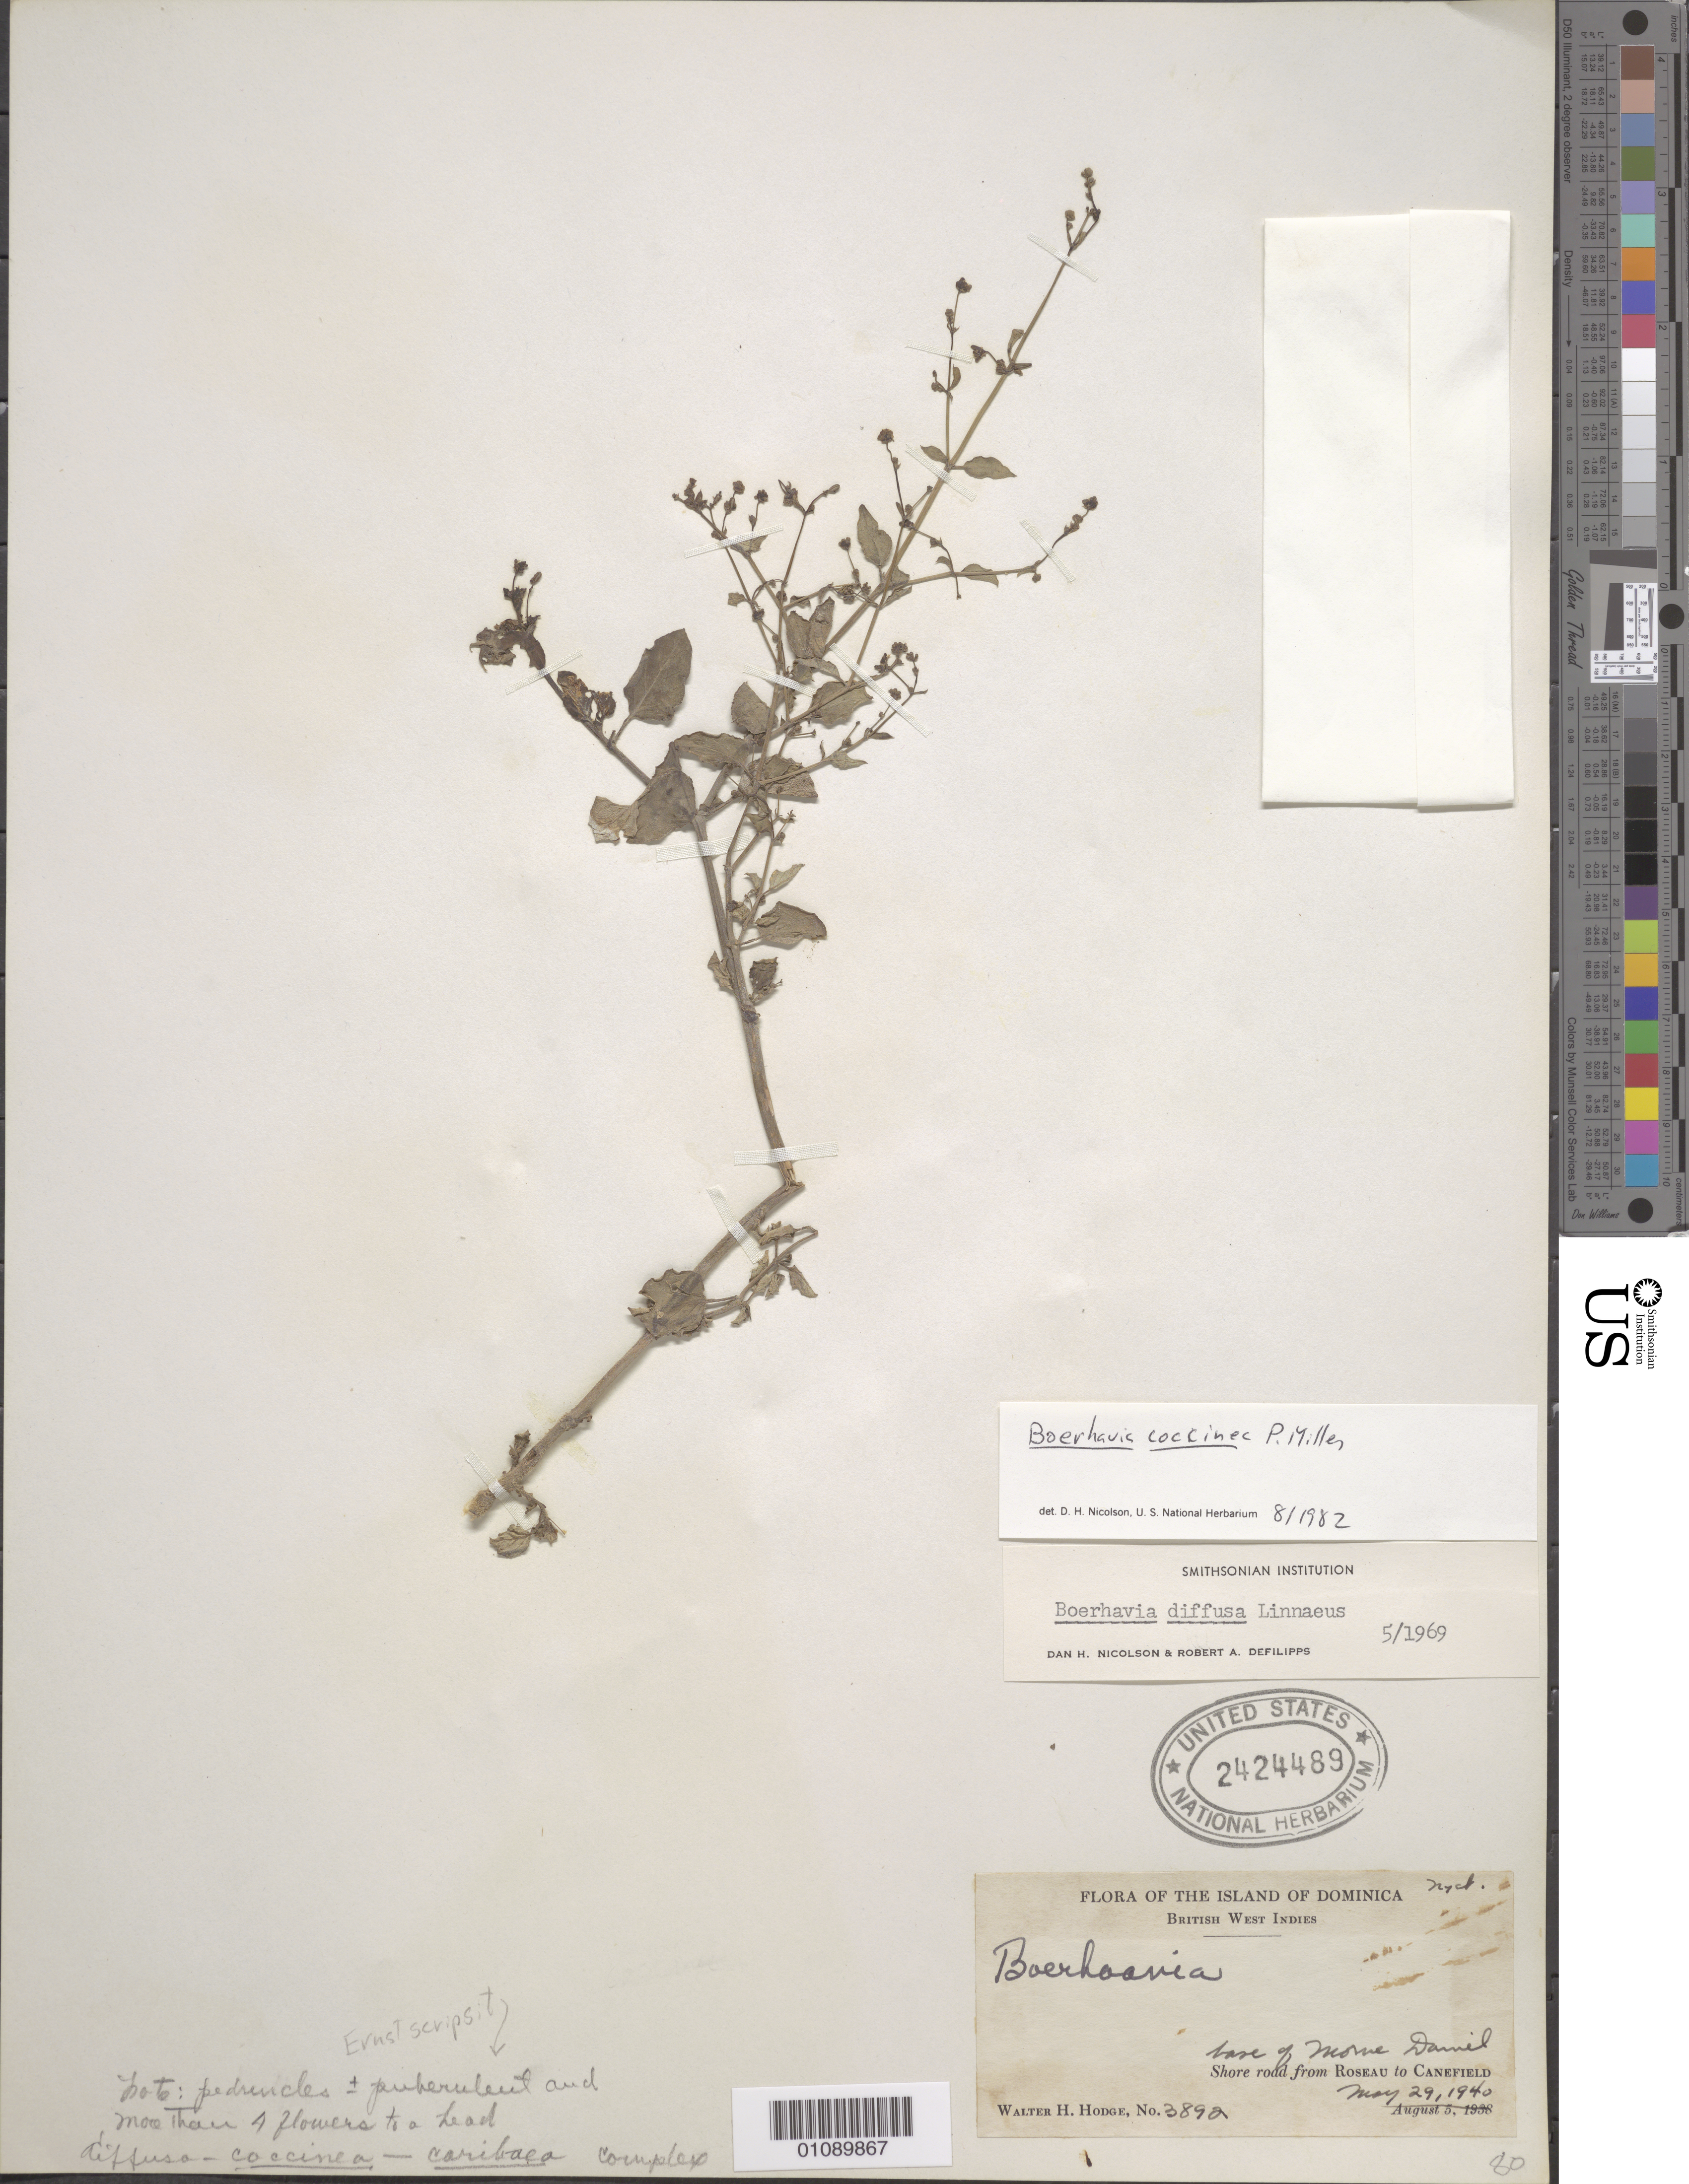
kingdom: Plantae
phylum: Tracheophyta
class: Magnoliopsida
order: Caryophyllales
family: Nyctaginaceae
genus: Boerhavia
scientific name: Boerhavia coccinea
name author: Mill.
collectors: W. Hodge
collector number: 3892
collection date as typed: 29 May 1940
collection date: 1940-05-29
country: Dominica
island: Dominica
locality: Shore road from Roseau to Canefield. Base of Morne Daniel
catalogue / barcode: US 2424489